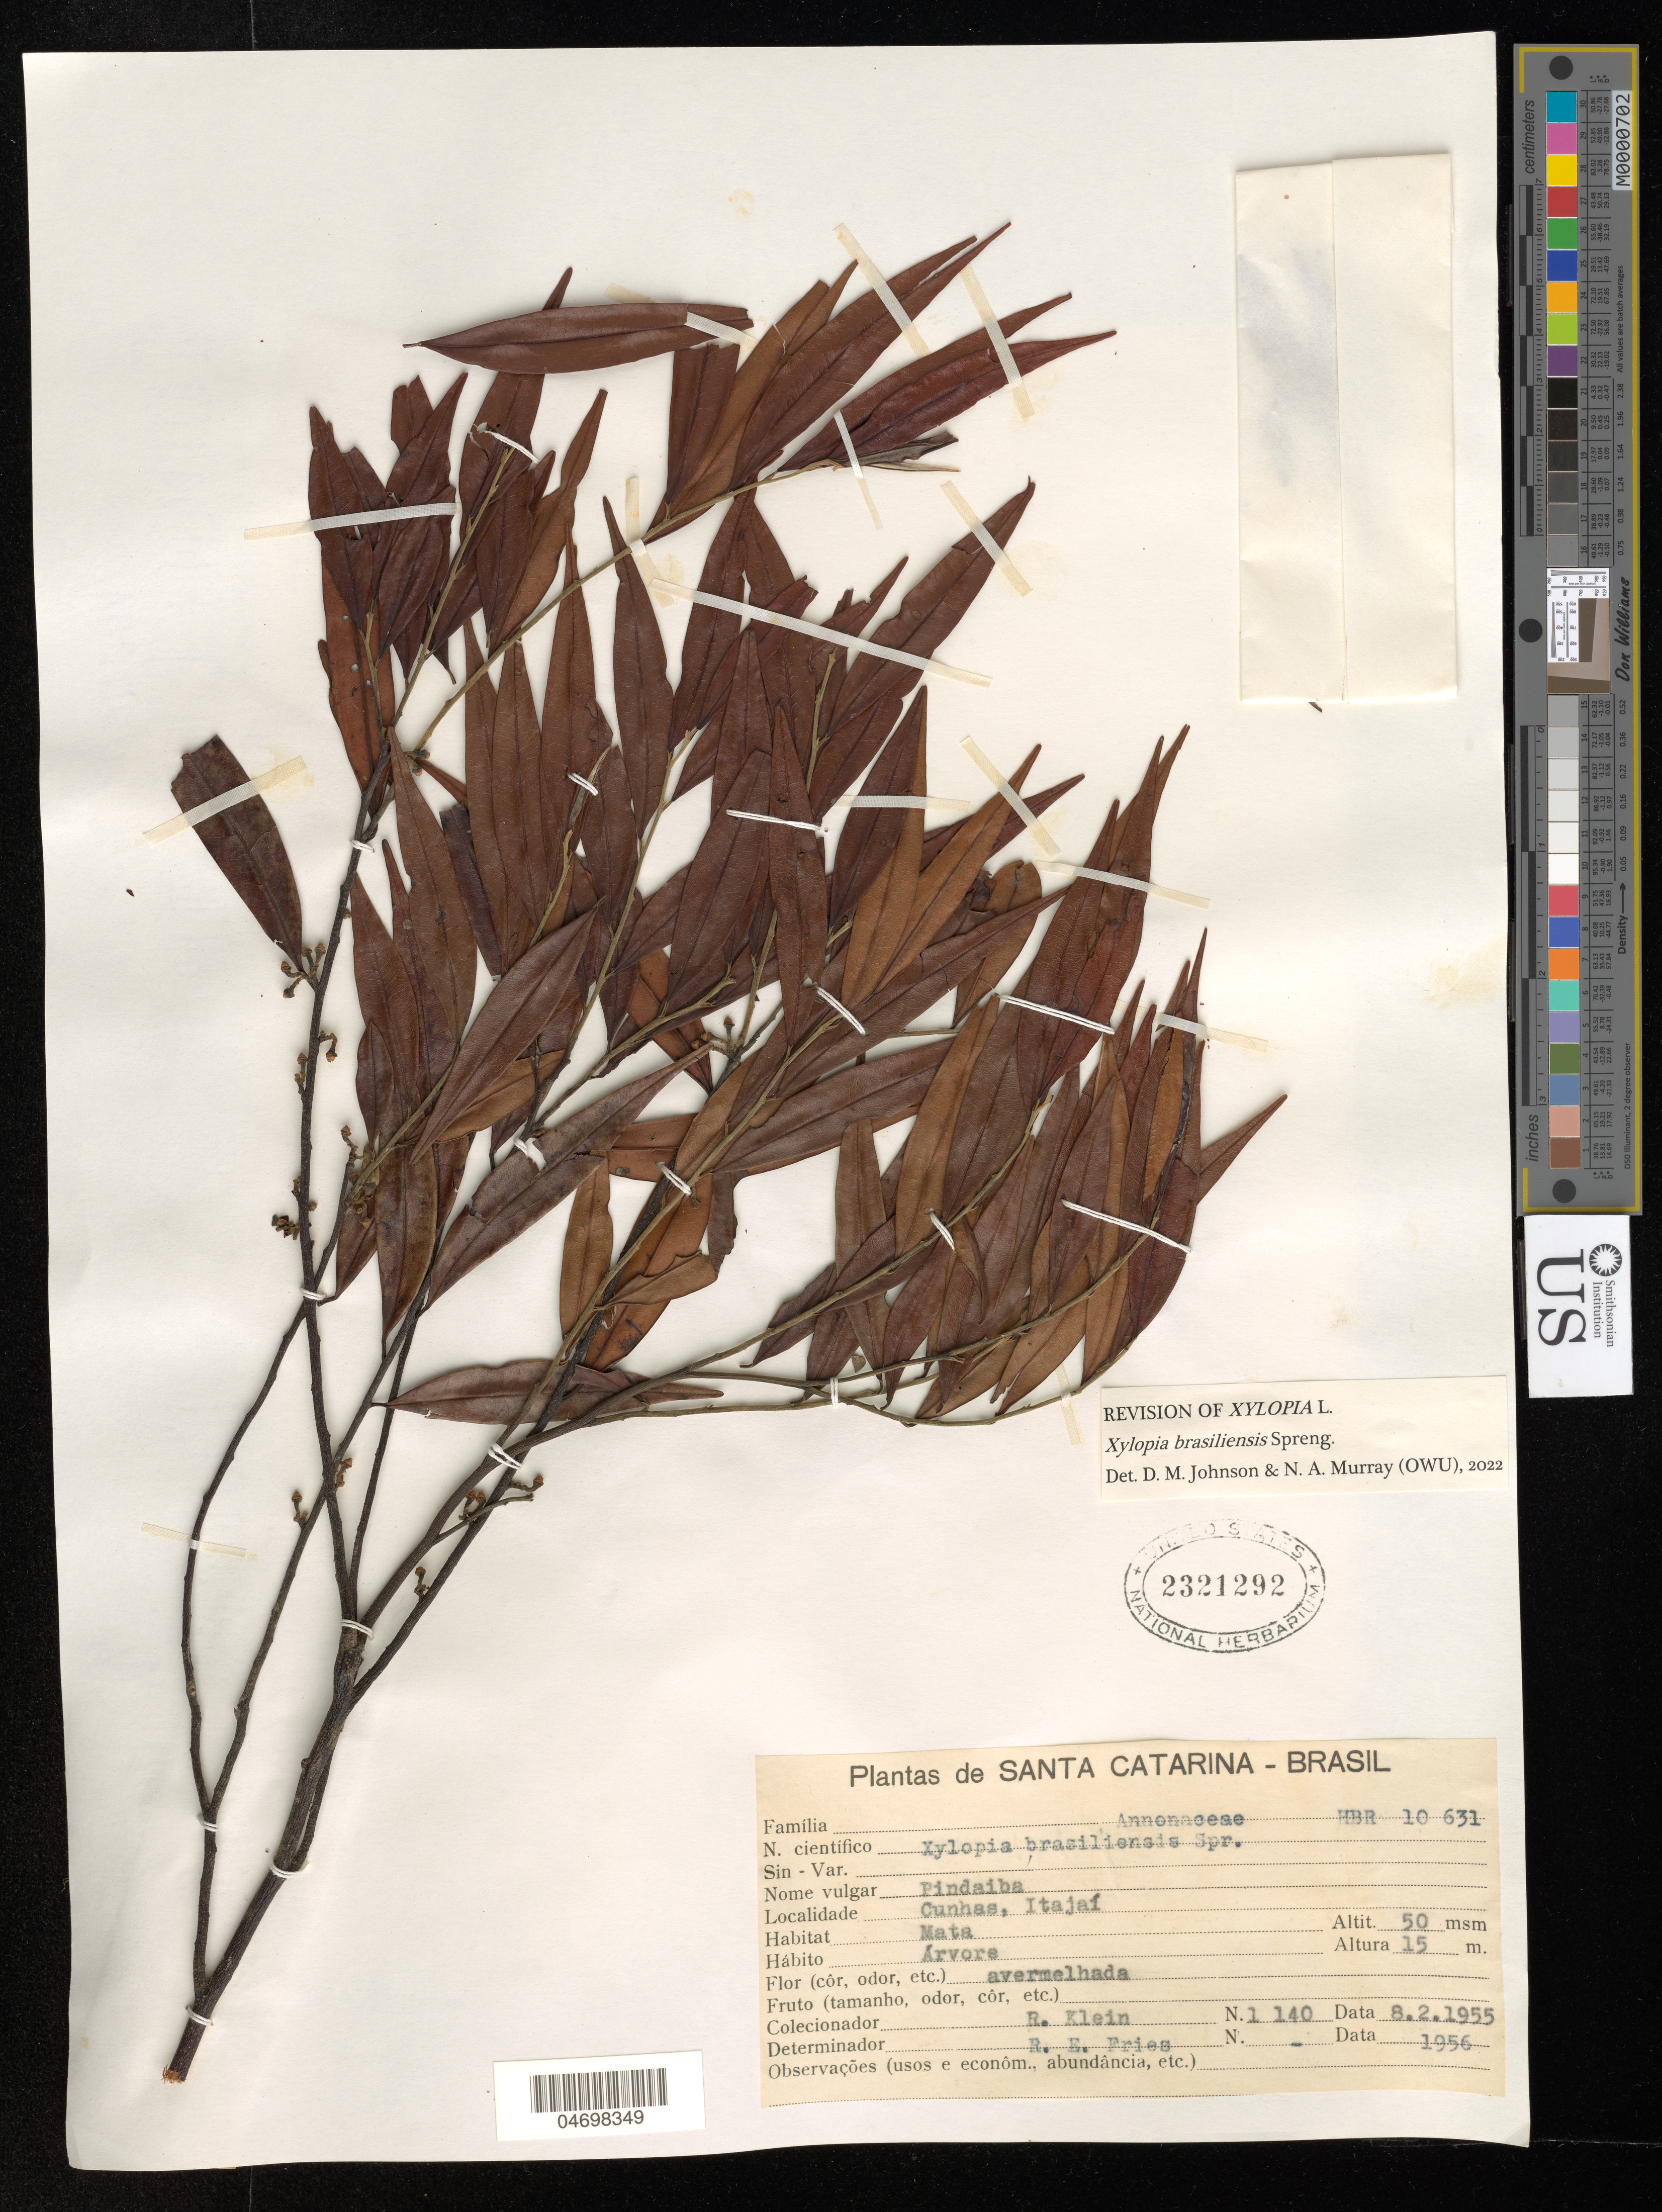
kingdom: Plantae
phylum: Tracheophyta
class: Magnoliopsida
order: Magnoliales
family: Annonaceae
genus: Xylopia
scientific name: Xylopia brasiliensis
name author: Spreng.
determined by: Johnson, D. M.; Murray, N. A.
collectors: R. M. Klein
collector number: HBR 10631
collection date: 1955-02-08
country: Brazil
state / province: Santa Catarina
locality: Cunhas, Itajai.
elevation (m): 15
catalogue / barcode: US 2321292